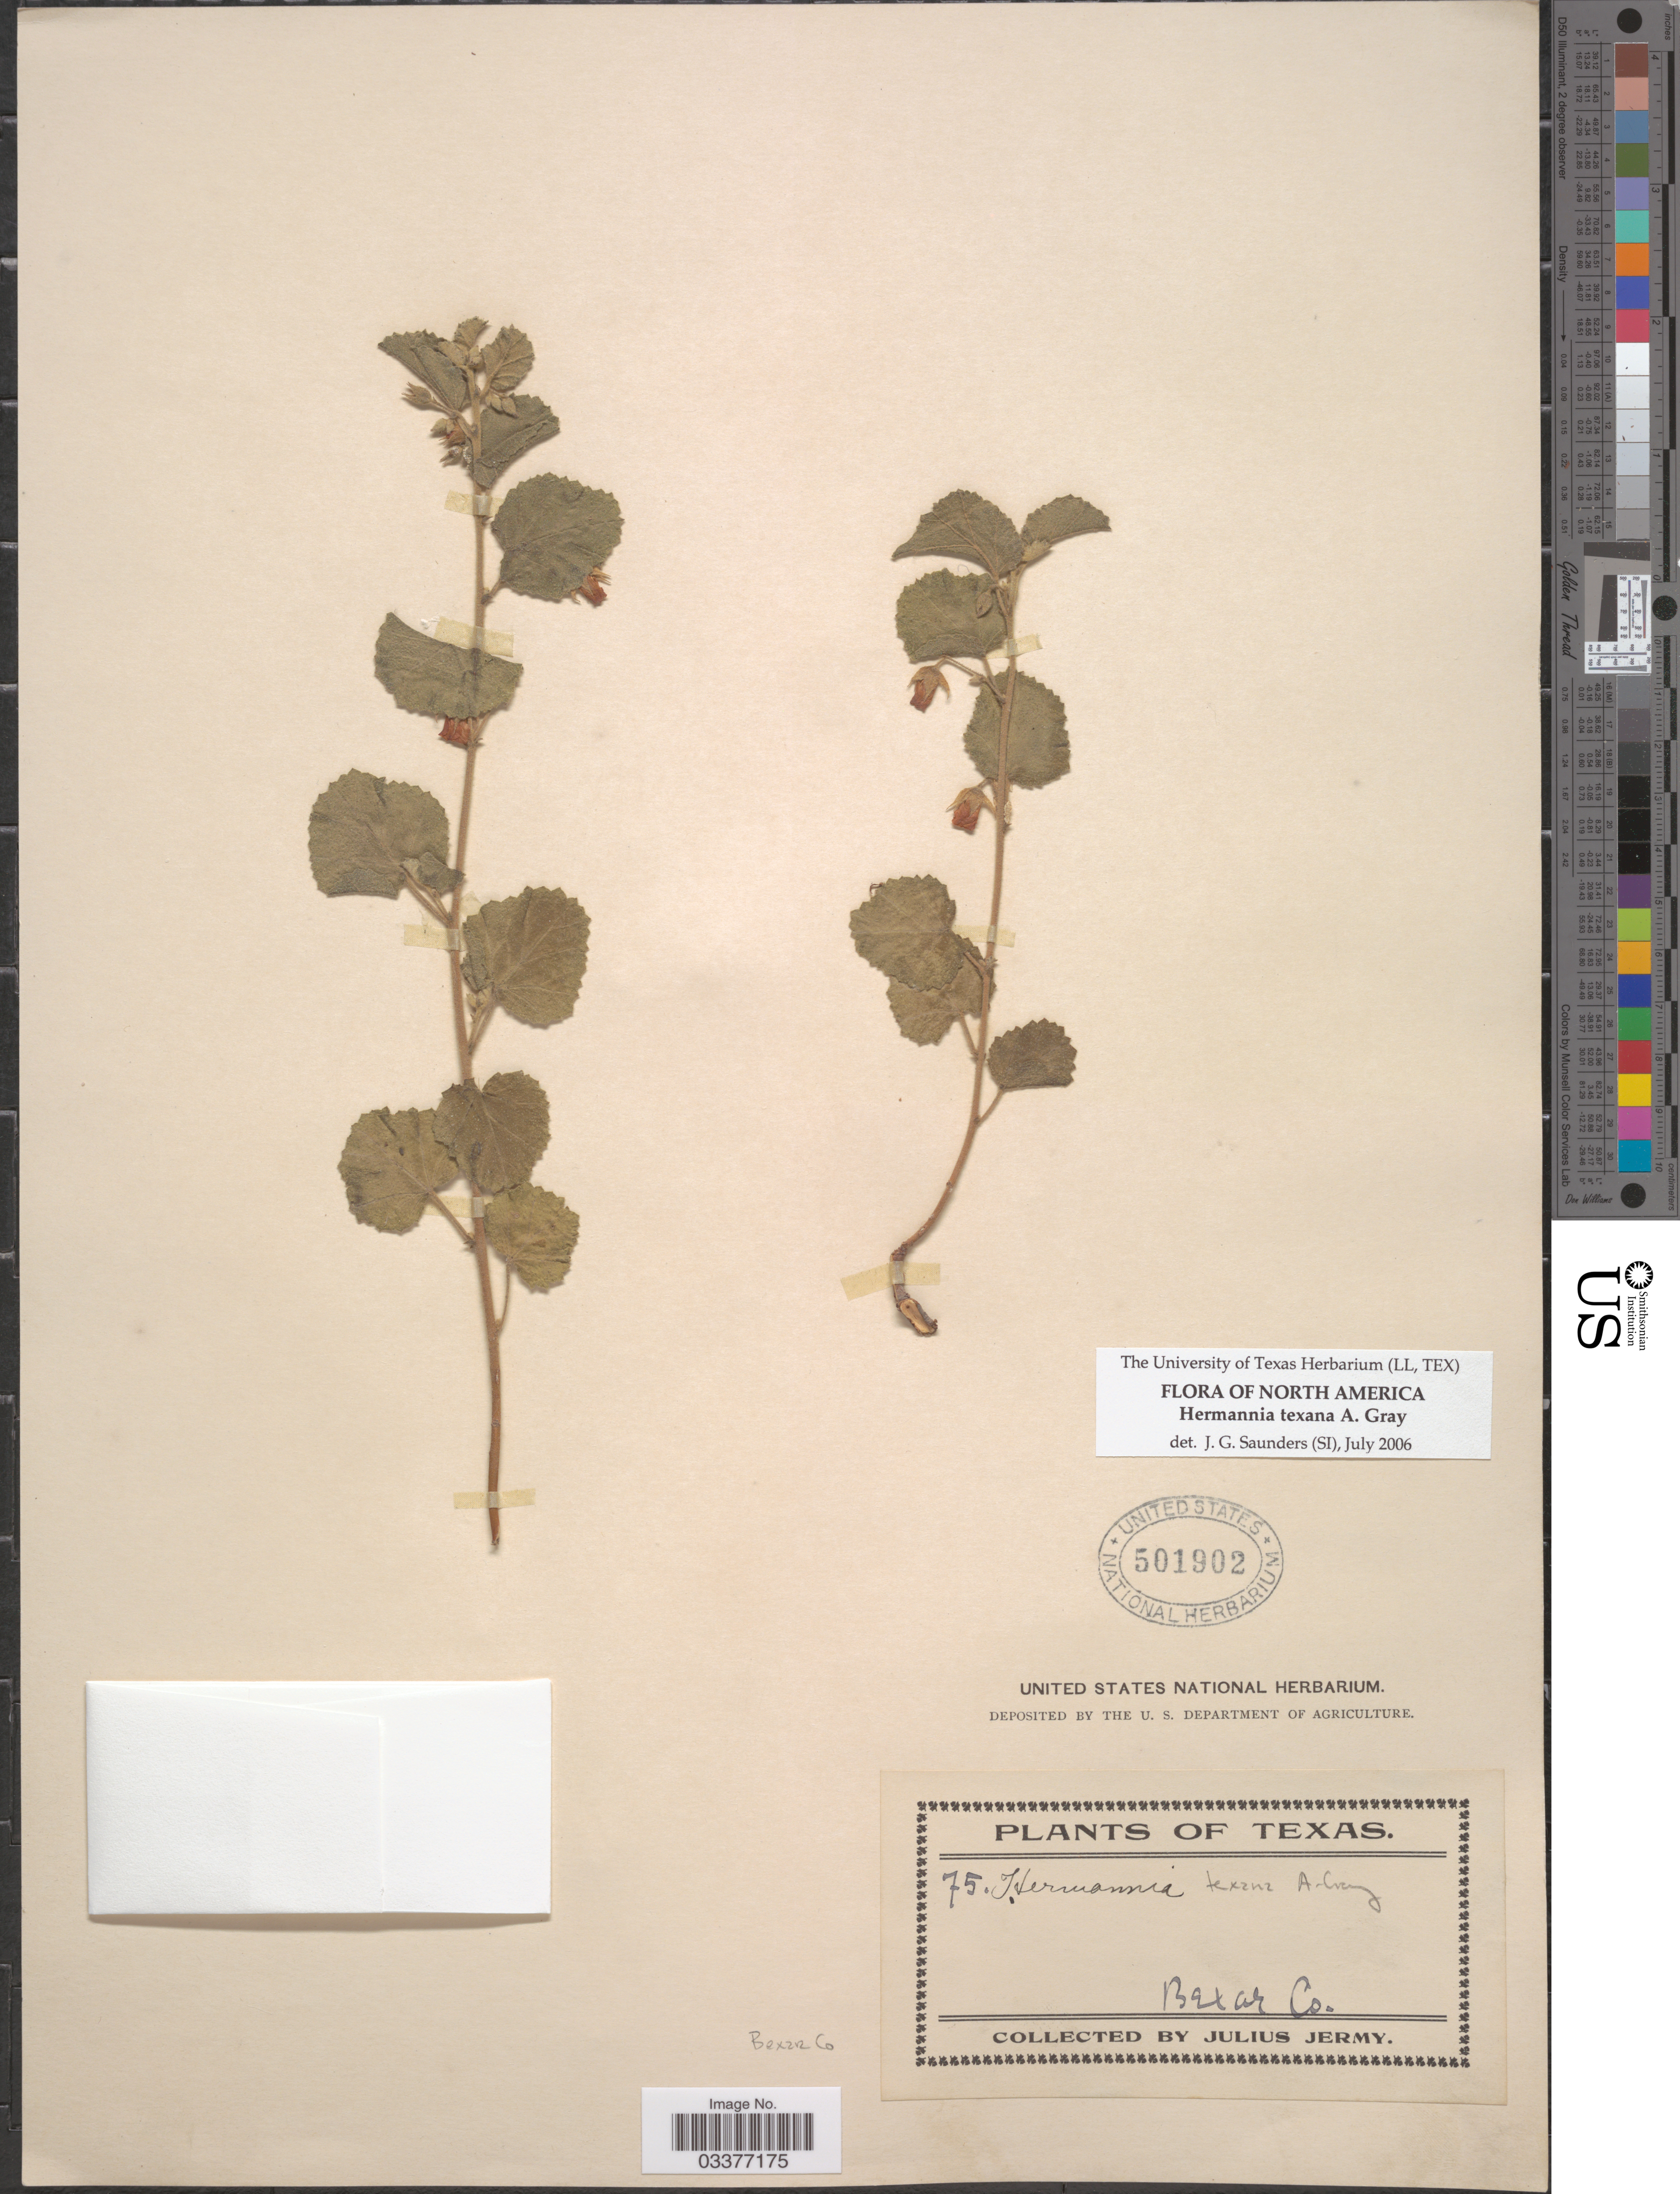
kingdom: Plantae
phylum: Tracheophyta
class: Magnoliopsida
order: Malvales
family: Malvaceae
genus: Hermannia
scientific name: Hermannia texana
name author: A. Gray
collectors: J. Jermy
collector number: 75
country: United States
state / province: Texas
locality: Bexar Co.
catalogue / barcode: US 501902